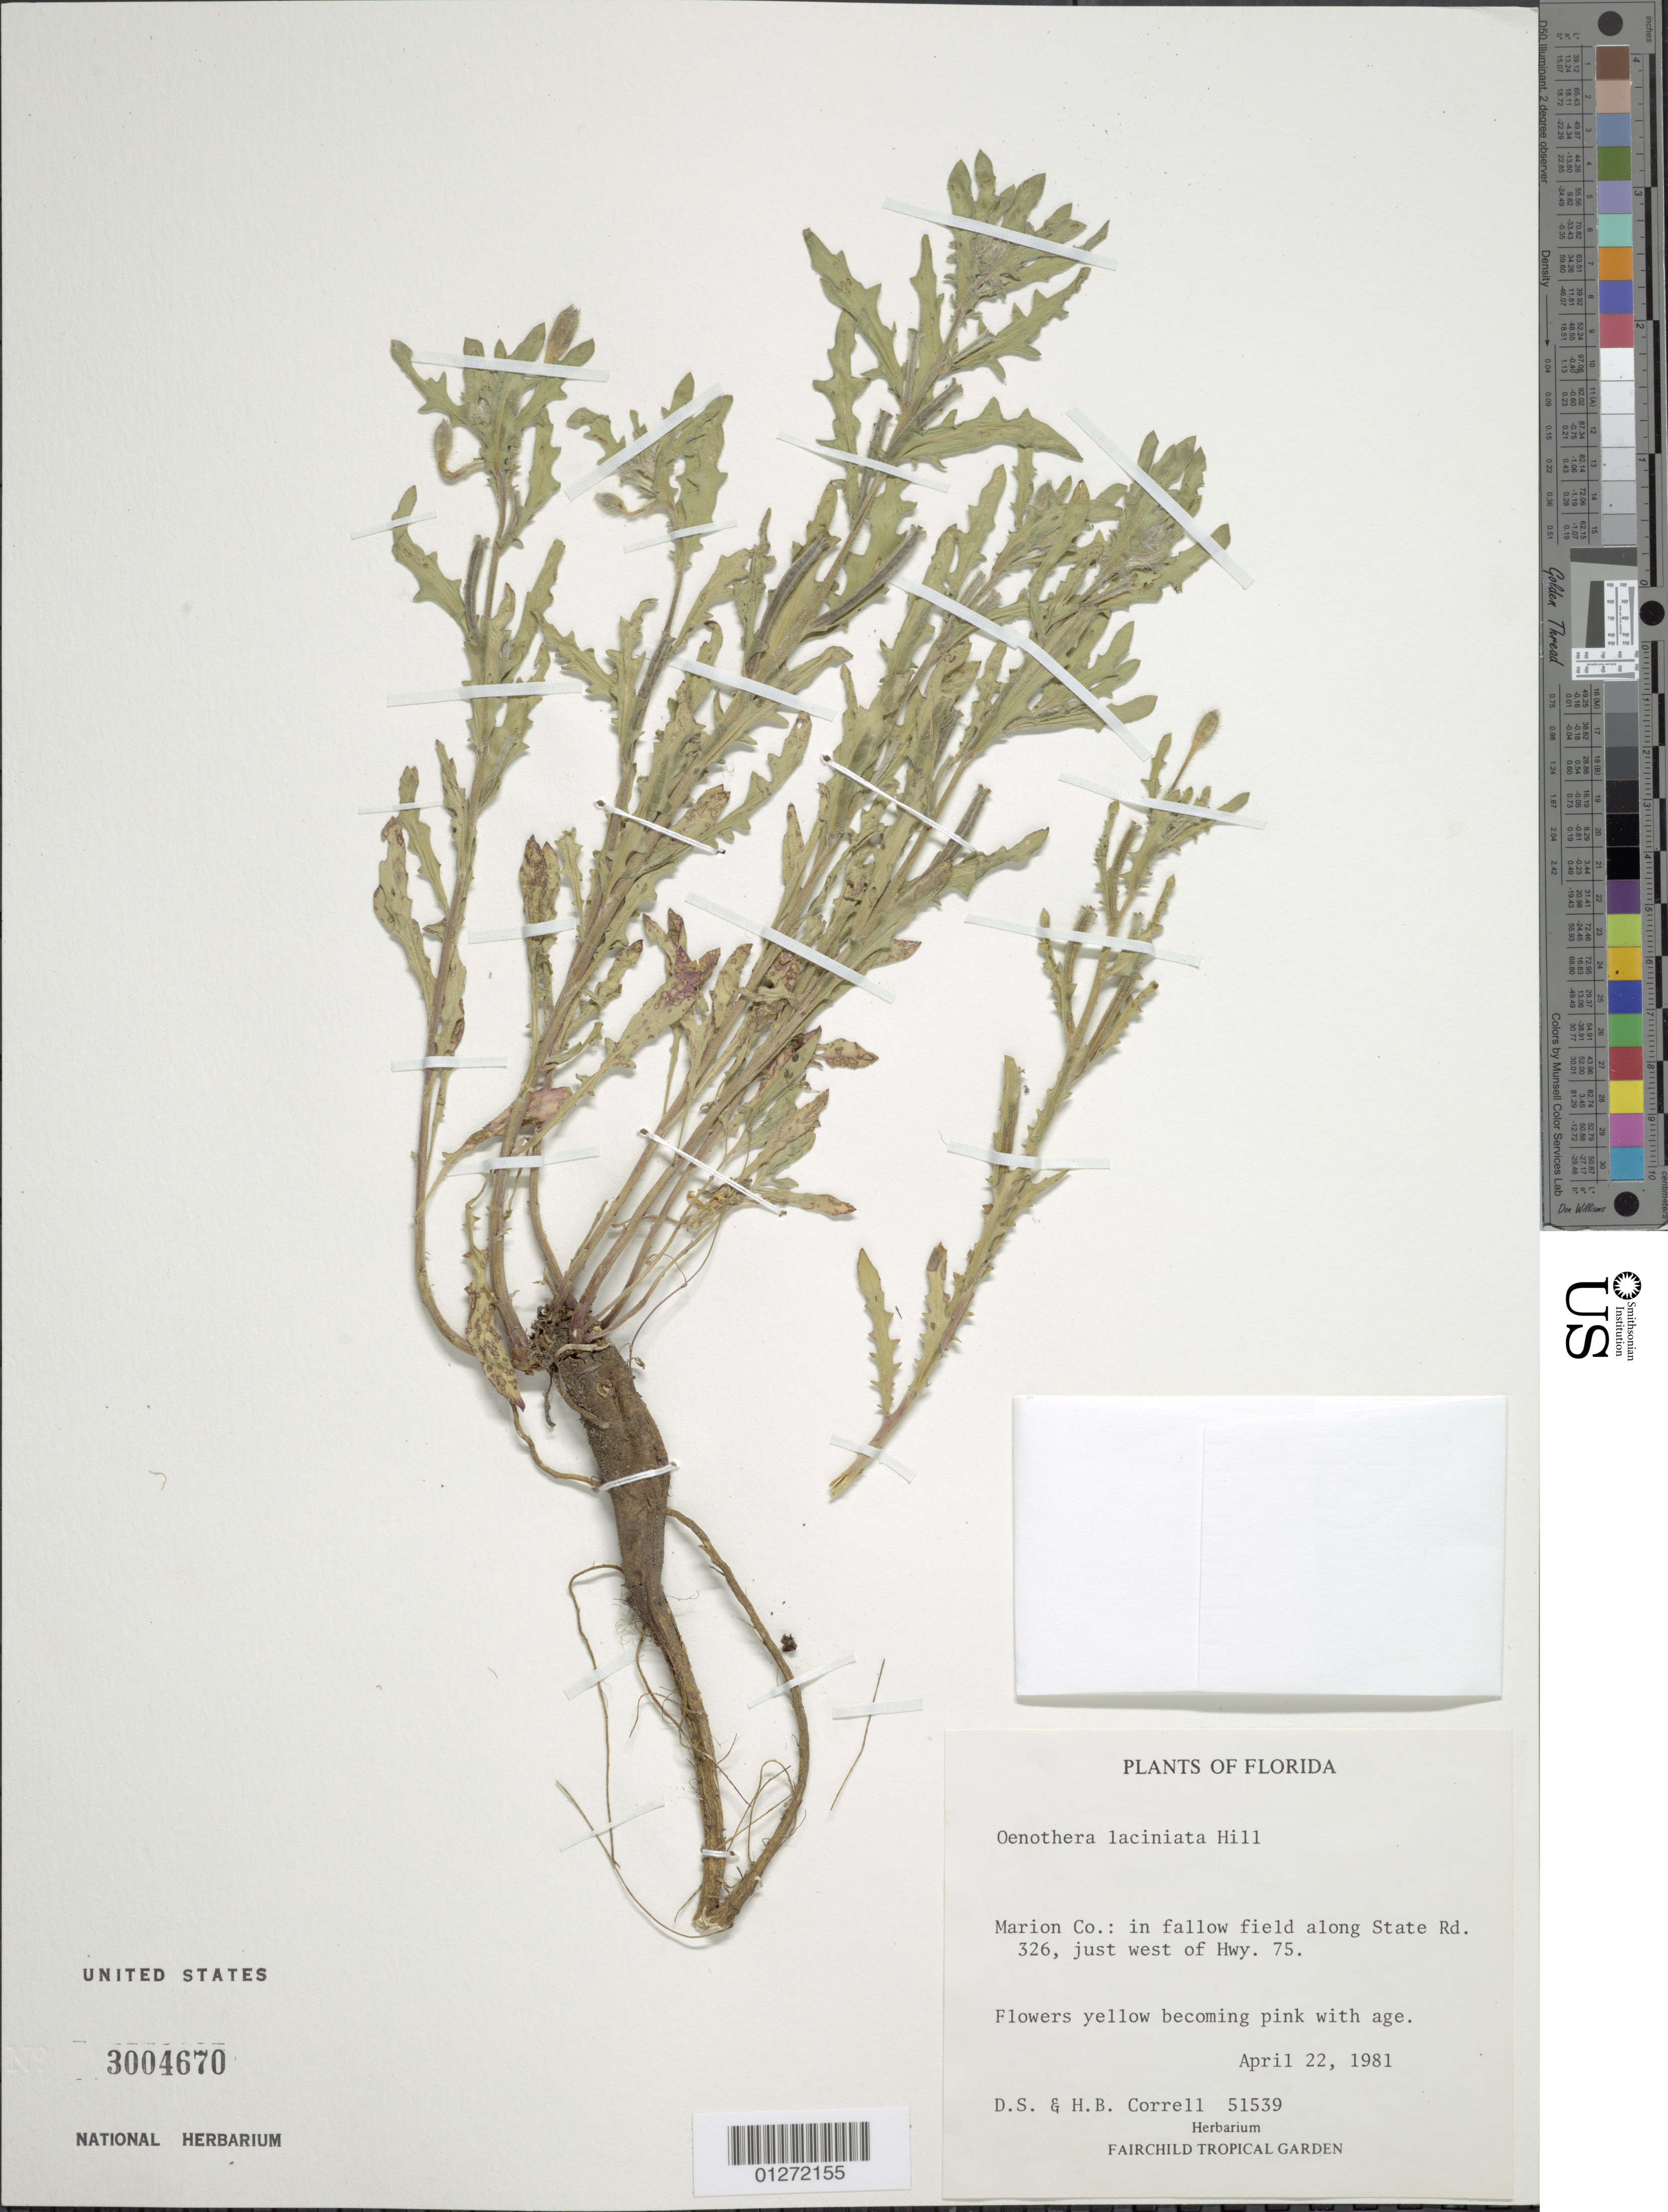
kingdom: Plantae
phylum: Tracheophyta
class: Magnoliopsida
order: Myrtales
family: Onagraceae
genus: Oenothera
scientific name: Oenothera laciniata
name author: Hill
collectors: D. S. Correll & H. Correll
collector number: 51539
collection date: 1981-04-22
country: United States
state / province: Florida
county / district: Marion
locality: fallow field along State Rd. 326, W of Hwy 75.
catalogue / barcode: US 3004670